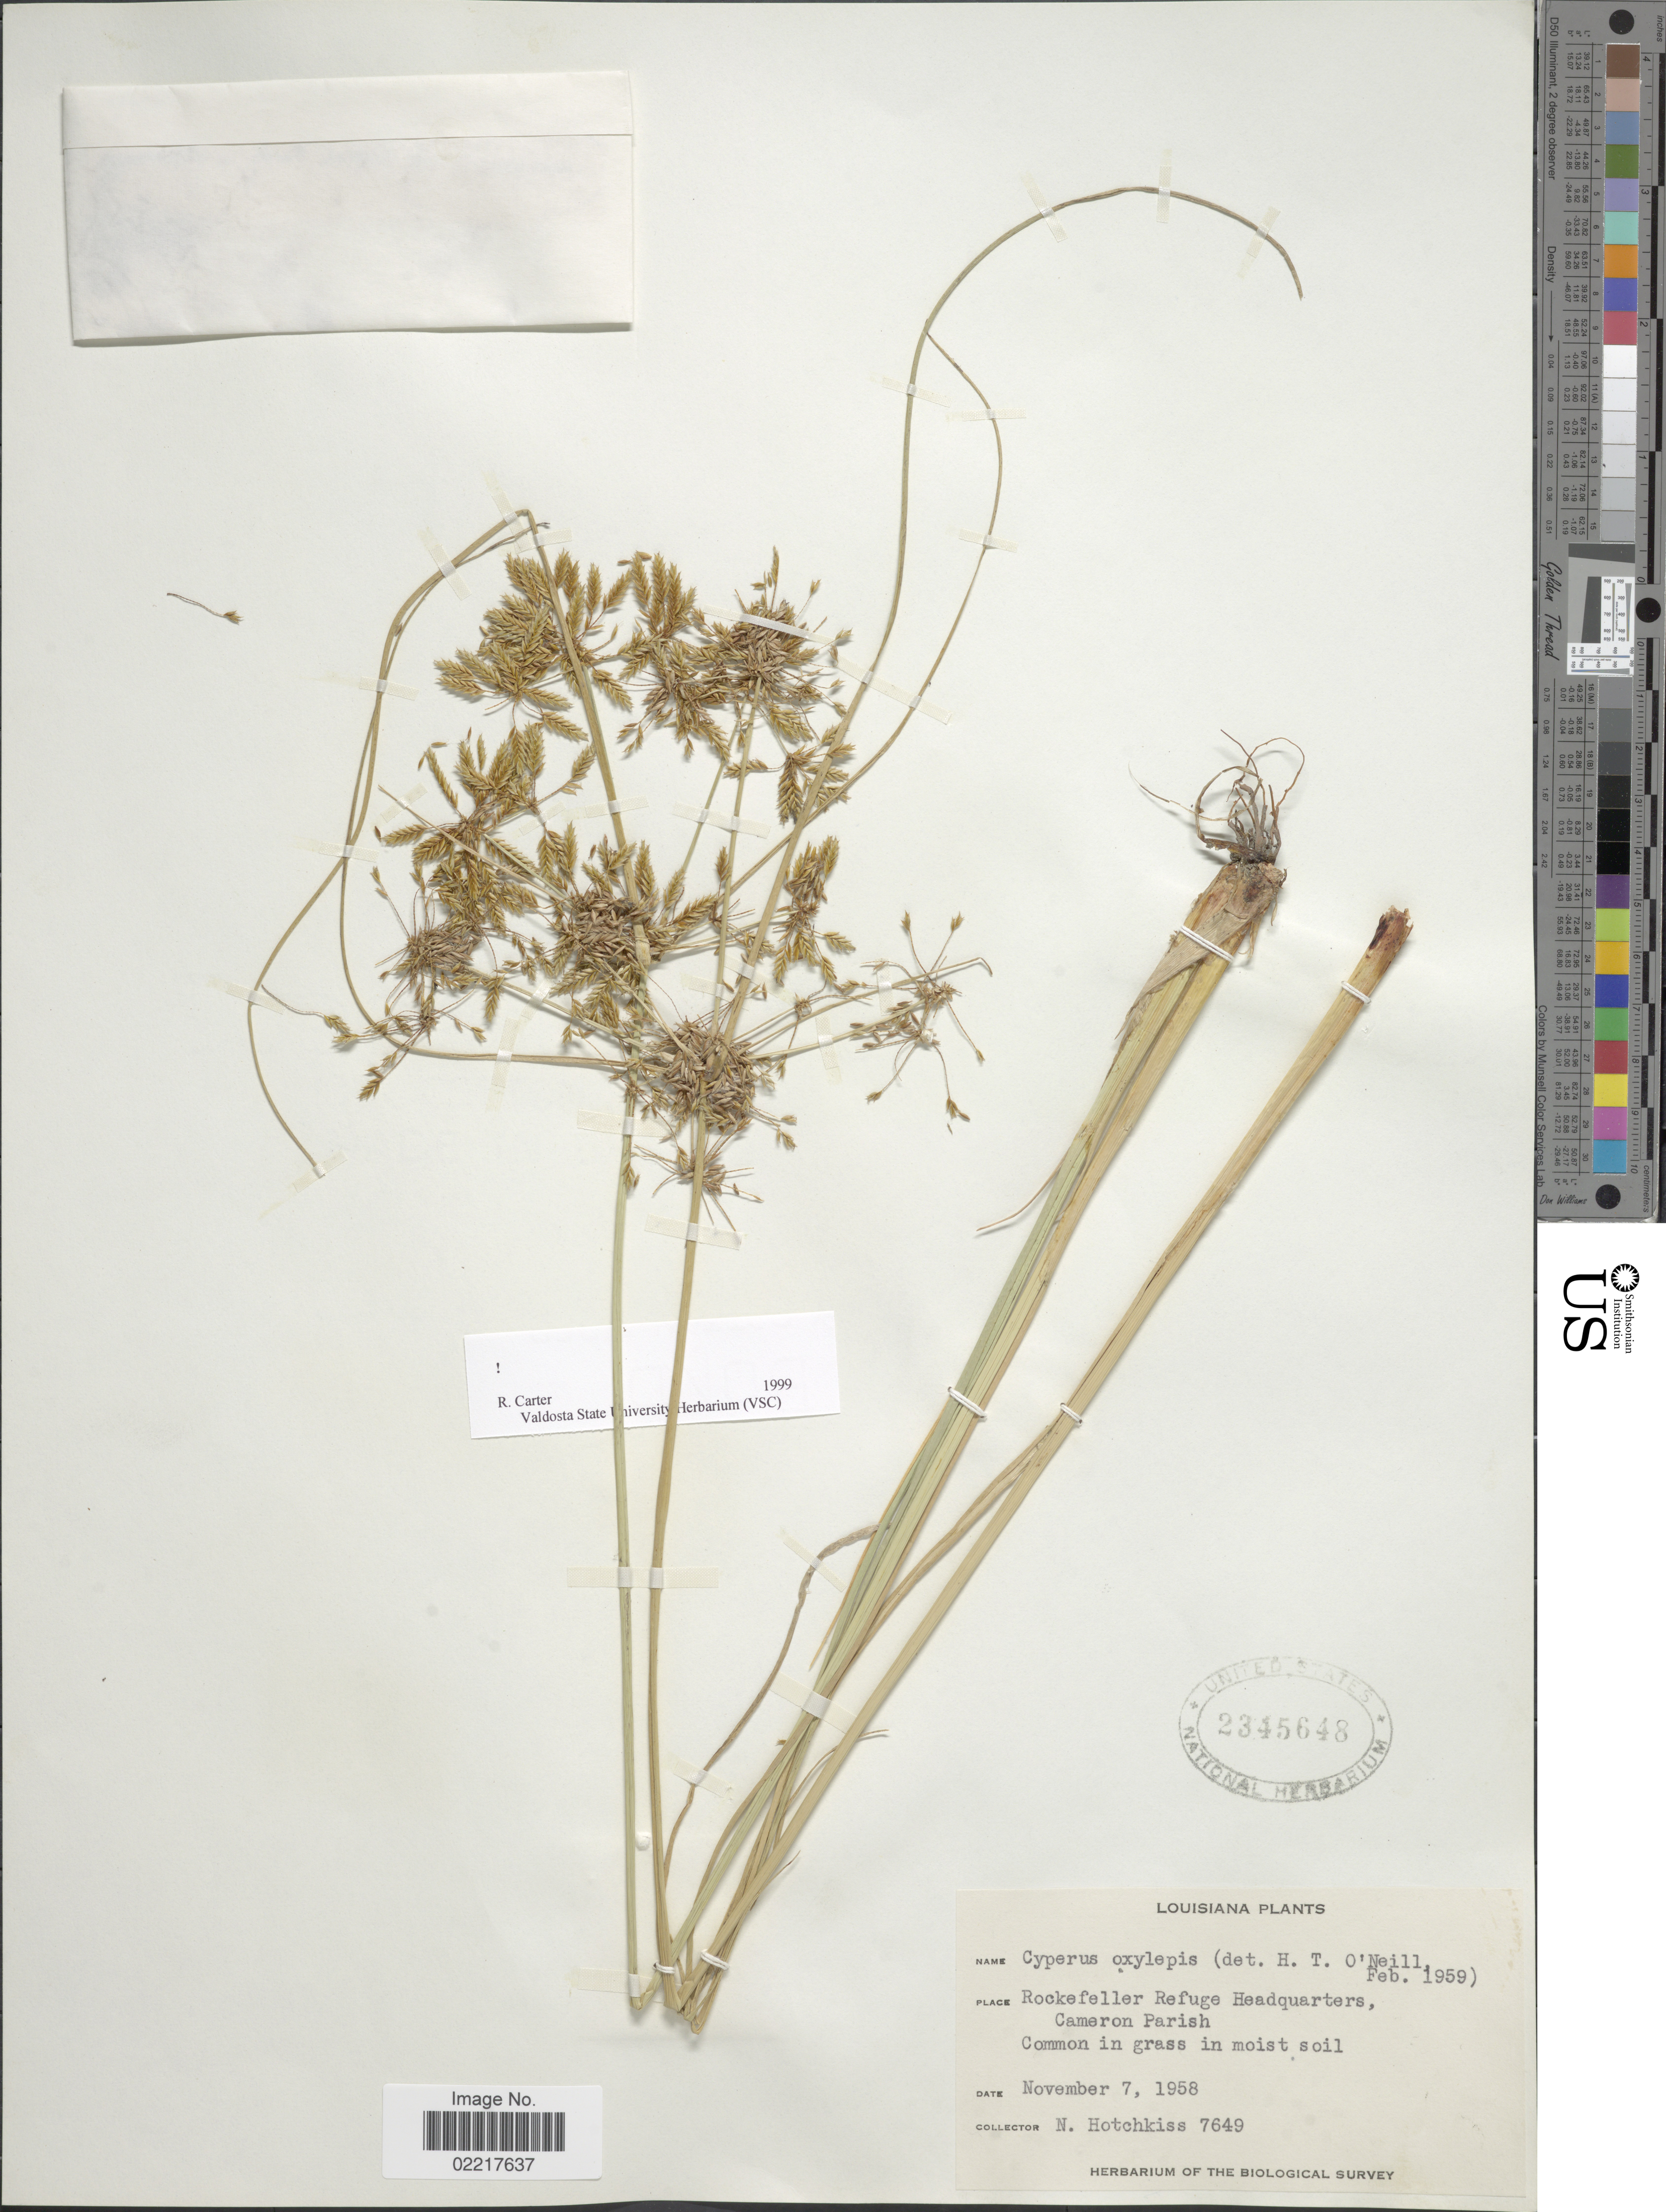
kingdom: Plantae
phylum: Tracheophyta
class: Liliopsida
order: Poales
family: Cyperaceae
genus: Cyperus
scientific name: Cyperus oxylepis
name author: Nees ex Steud.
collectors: N. Hotchkiss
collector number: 7649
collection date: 1958-11-07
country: United States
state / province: Louisiana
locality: Rockefeller Refuge Headquarters, Cameron Parish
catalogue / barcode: US 2345648